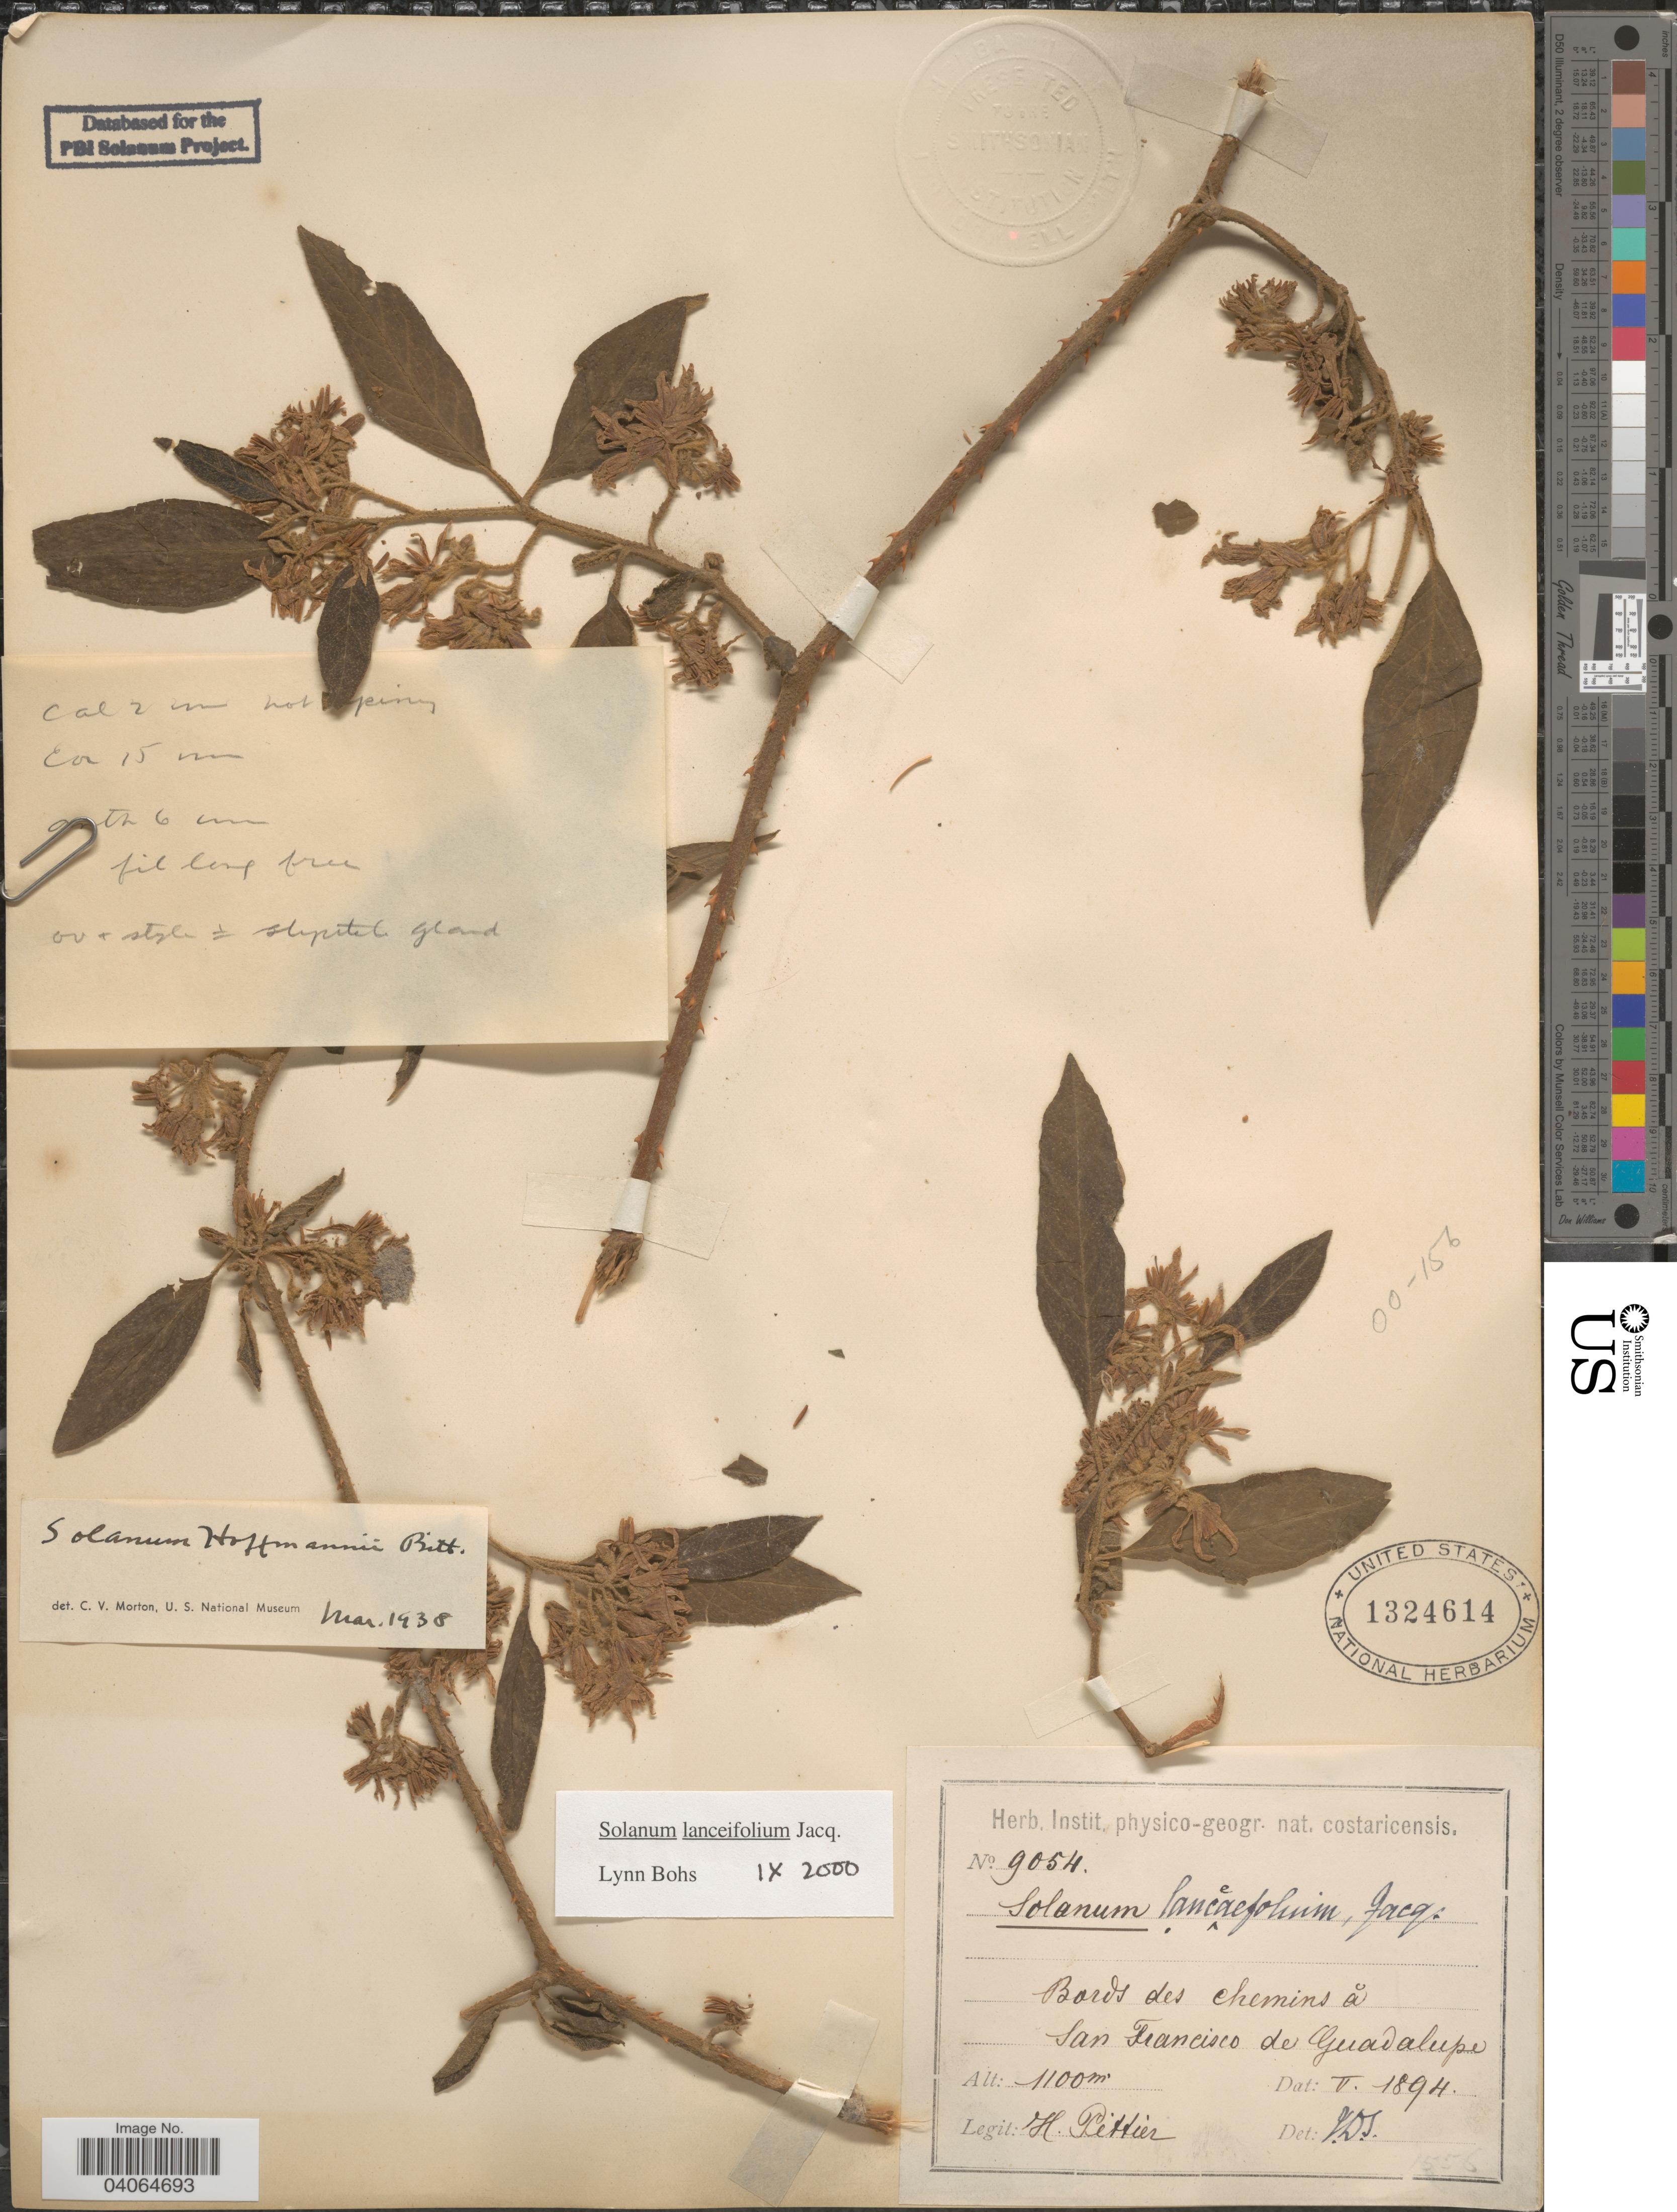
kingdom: Plantae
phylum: Tracheophyta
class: Magnoliopsida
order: Solanales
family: Solanaceae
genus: Solanum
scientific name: Solanum lanceifolium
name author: Jacq.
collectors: H. F. Pittier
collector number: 9054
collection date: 1894-05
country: Costa Rica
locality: Bords des chemins å San Francisco de Guadalupe.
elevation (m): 1100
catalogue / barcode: US 1324614